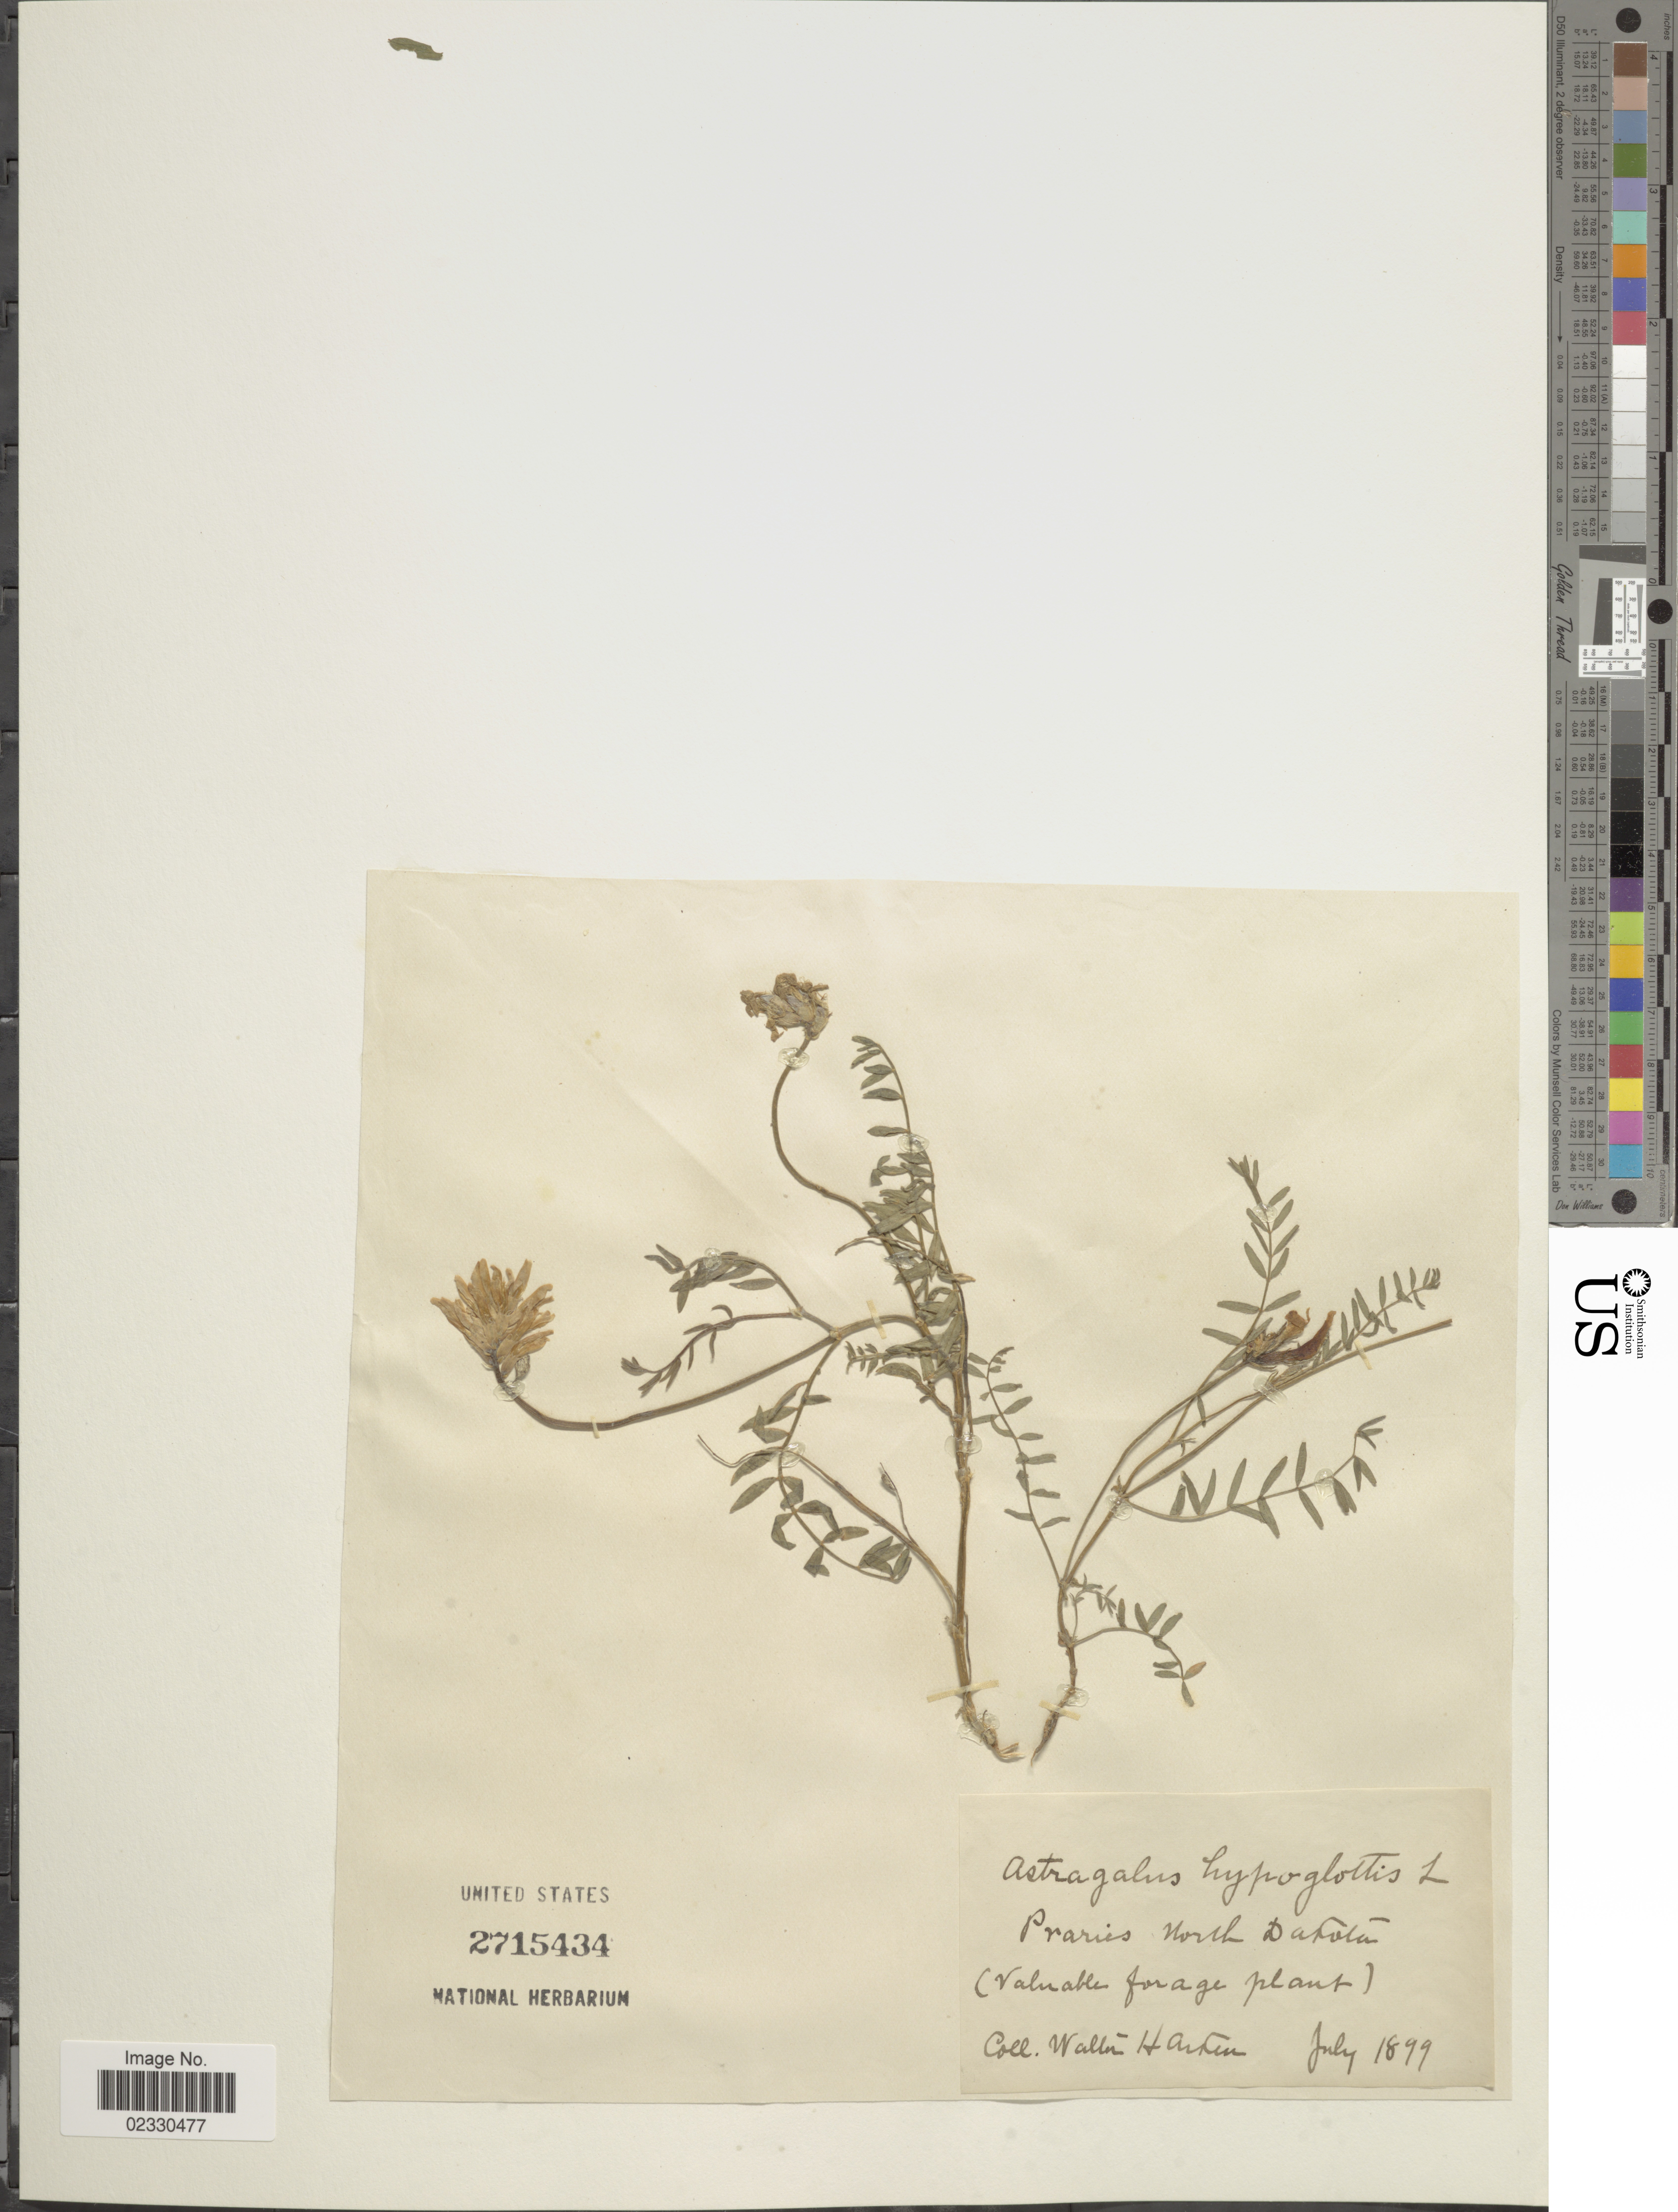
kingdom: Plantae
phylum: Tracheophyta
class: Magnoliopsida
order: Fabales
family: Fabaceae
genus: Astragalus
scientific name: Astragalus dasyglottis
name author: DC.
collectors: W. Harten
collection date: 1899-07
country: United States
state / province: North Dakota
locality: Praries North Dakota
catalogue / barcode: US 2715434